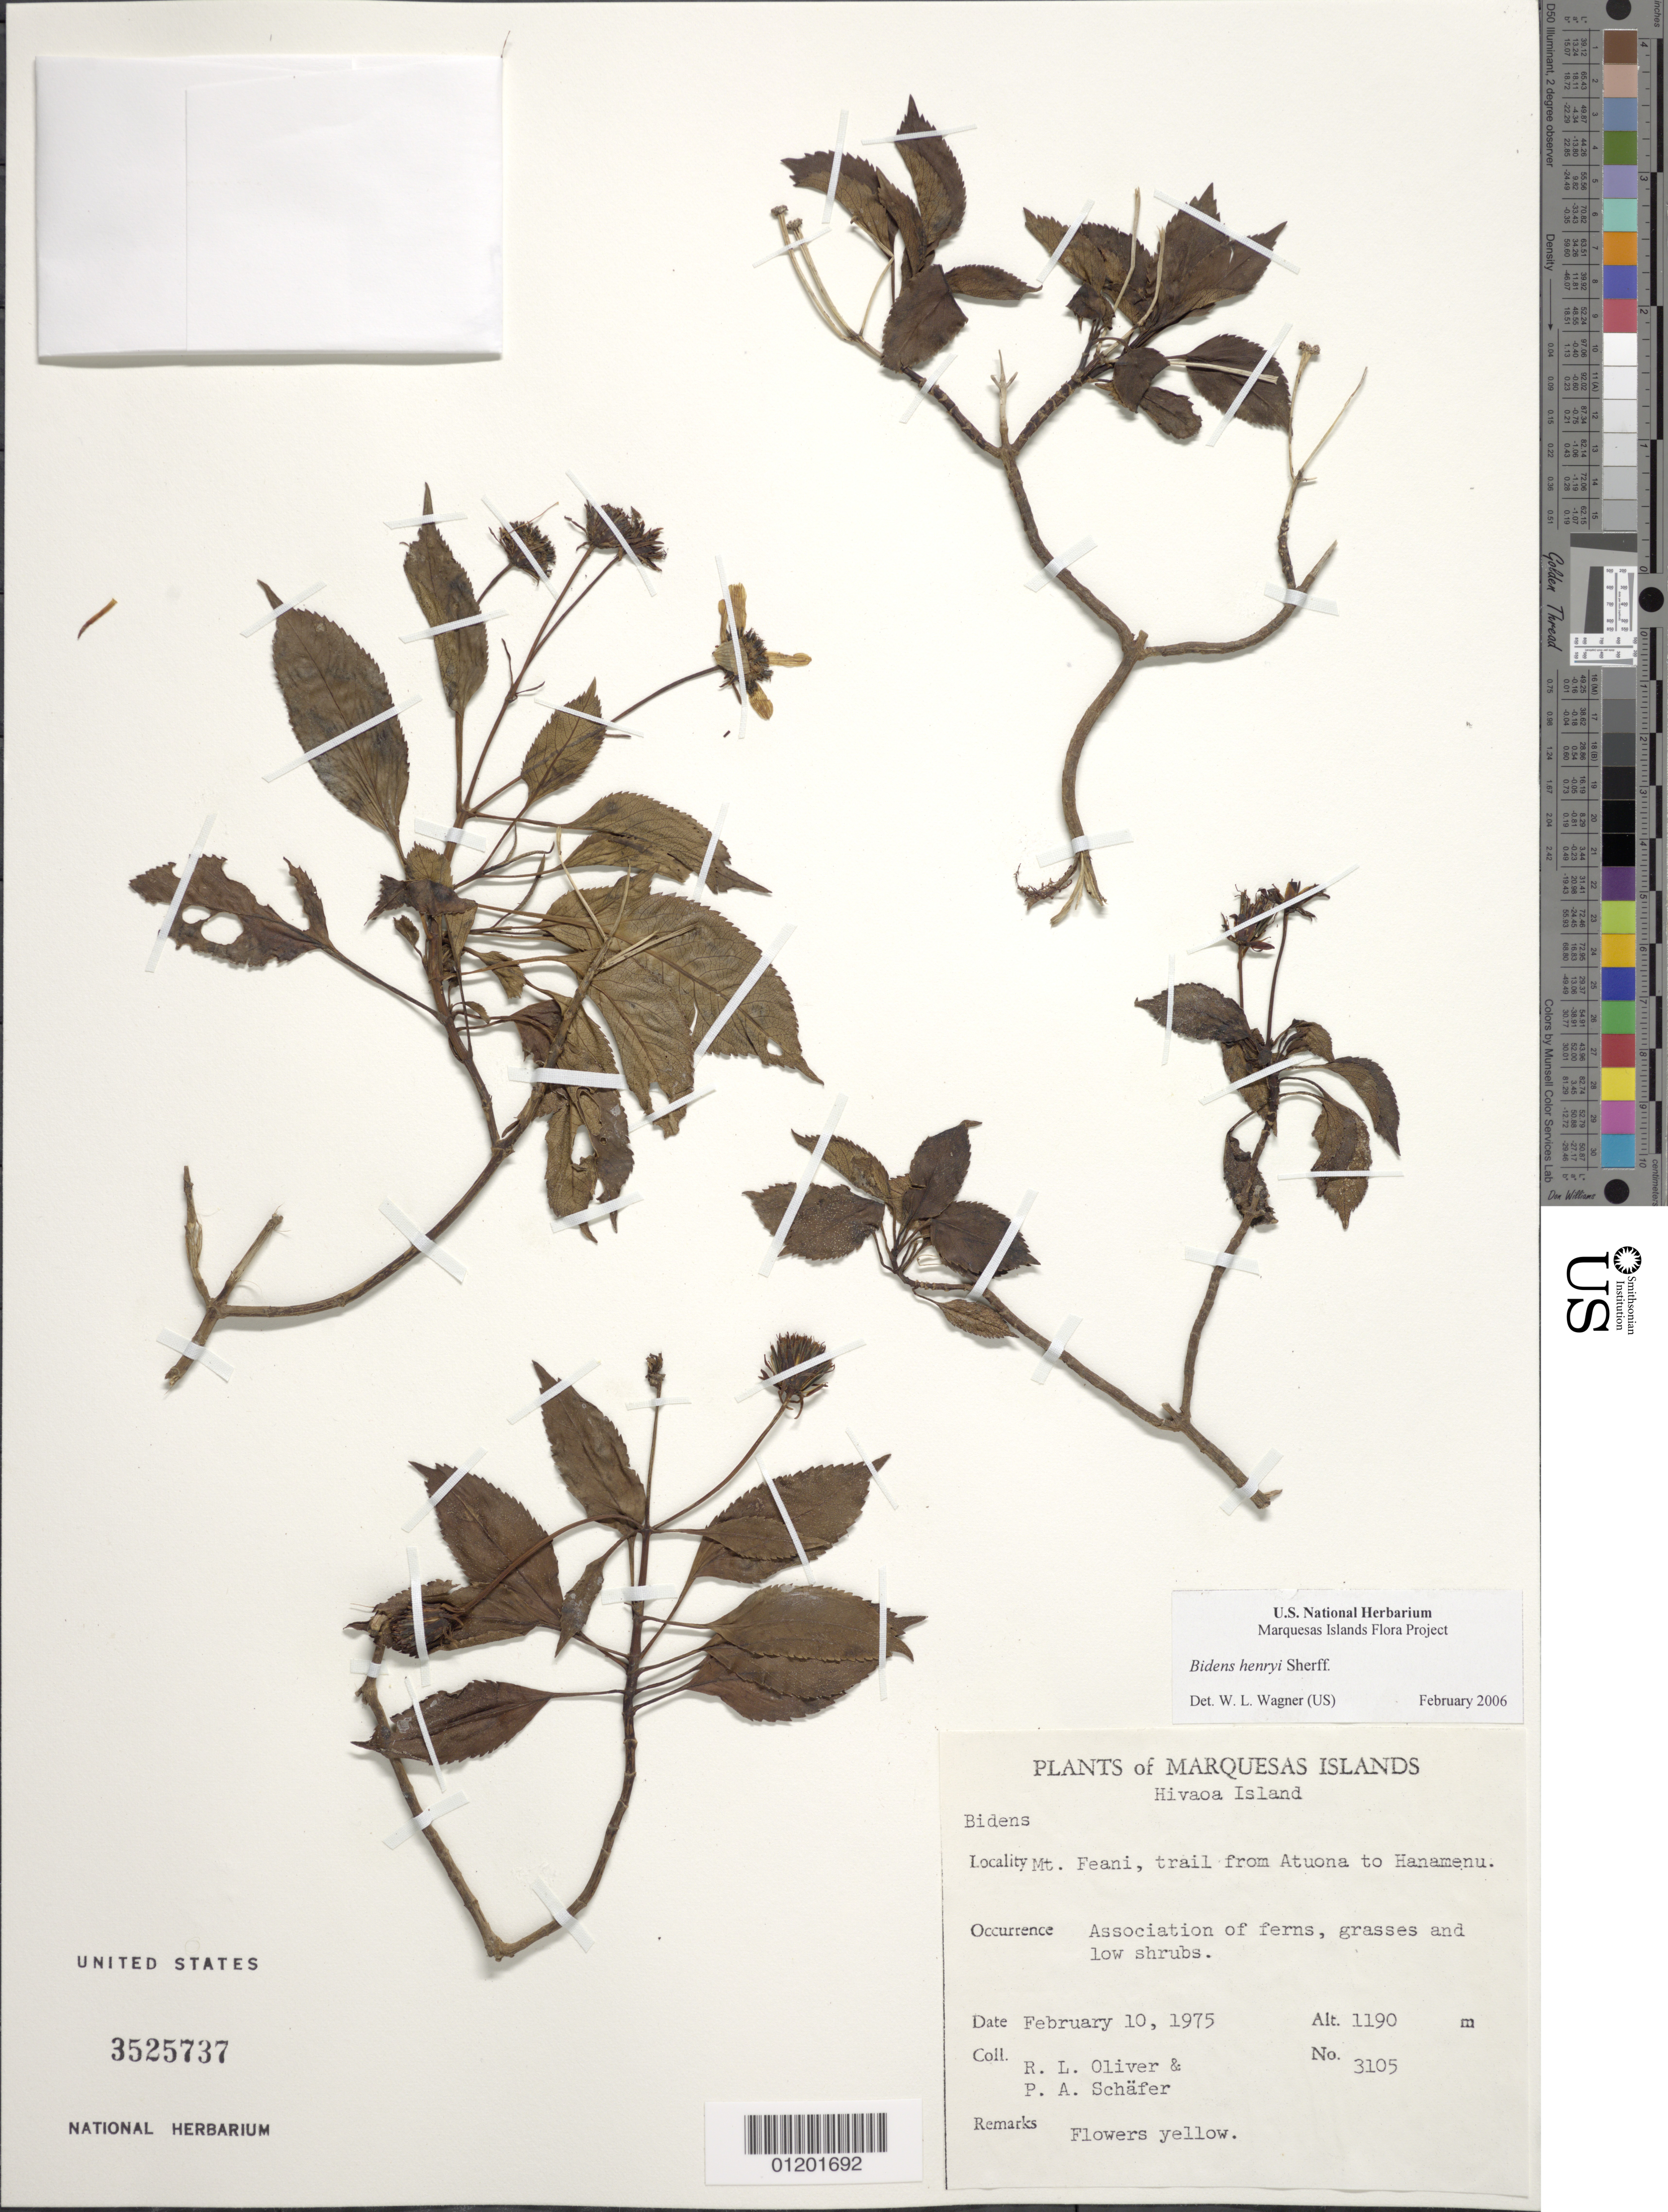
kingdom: Plantae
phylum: Tracheophyta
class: Magnoliopsida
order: Asterales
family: Asteraceae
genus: Bidens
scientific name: Bidens henryi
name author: Sherff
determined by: Wagner, W. L., (BOT), Smithsonian Institution - National Museum of Natural History (UNITED STATES)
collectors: R. L. Oliver & P. A. Schäfer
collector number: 3105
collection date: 1975-02-10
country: French Polynesia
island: Hiva Oa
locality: Feani, trail from Atuona to Hanamenu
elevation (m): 1190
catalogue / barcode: US 3525737